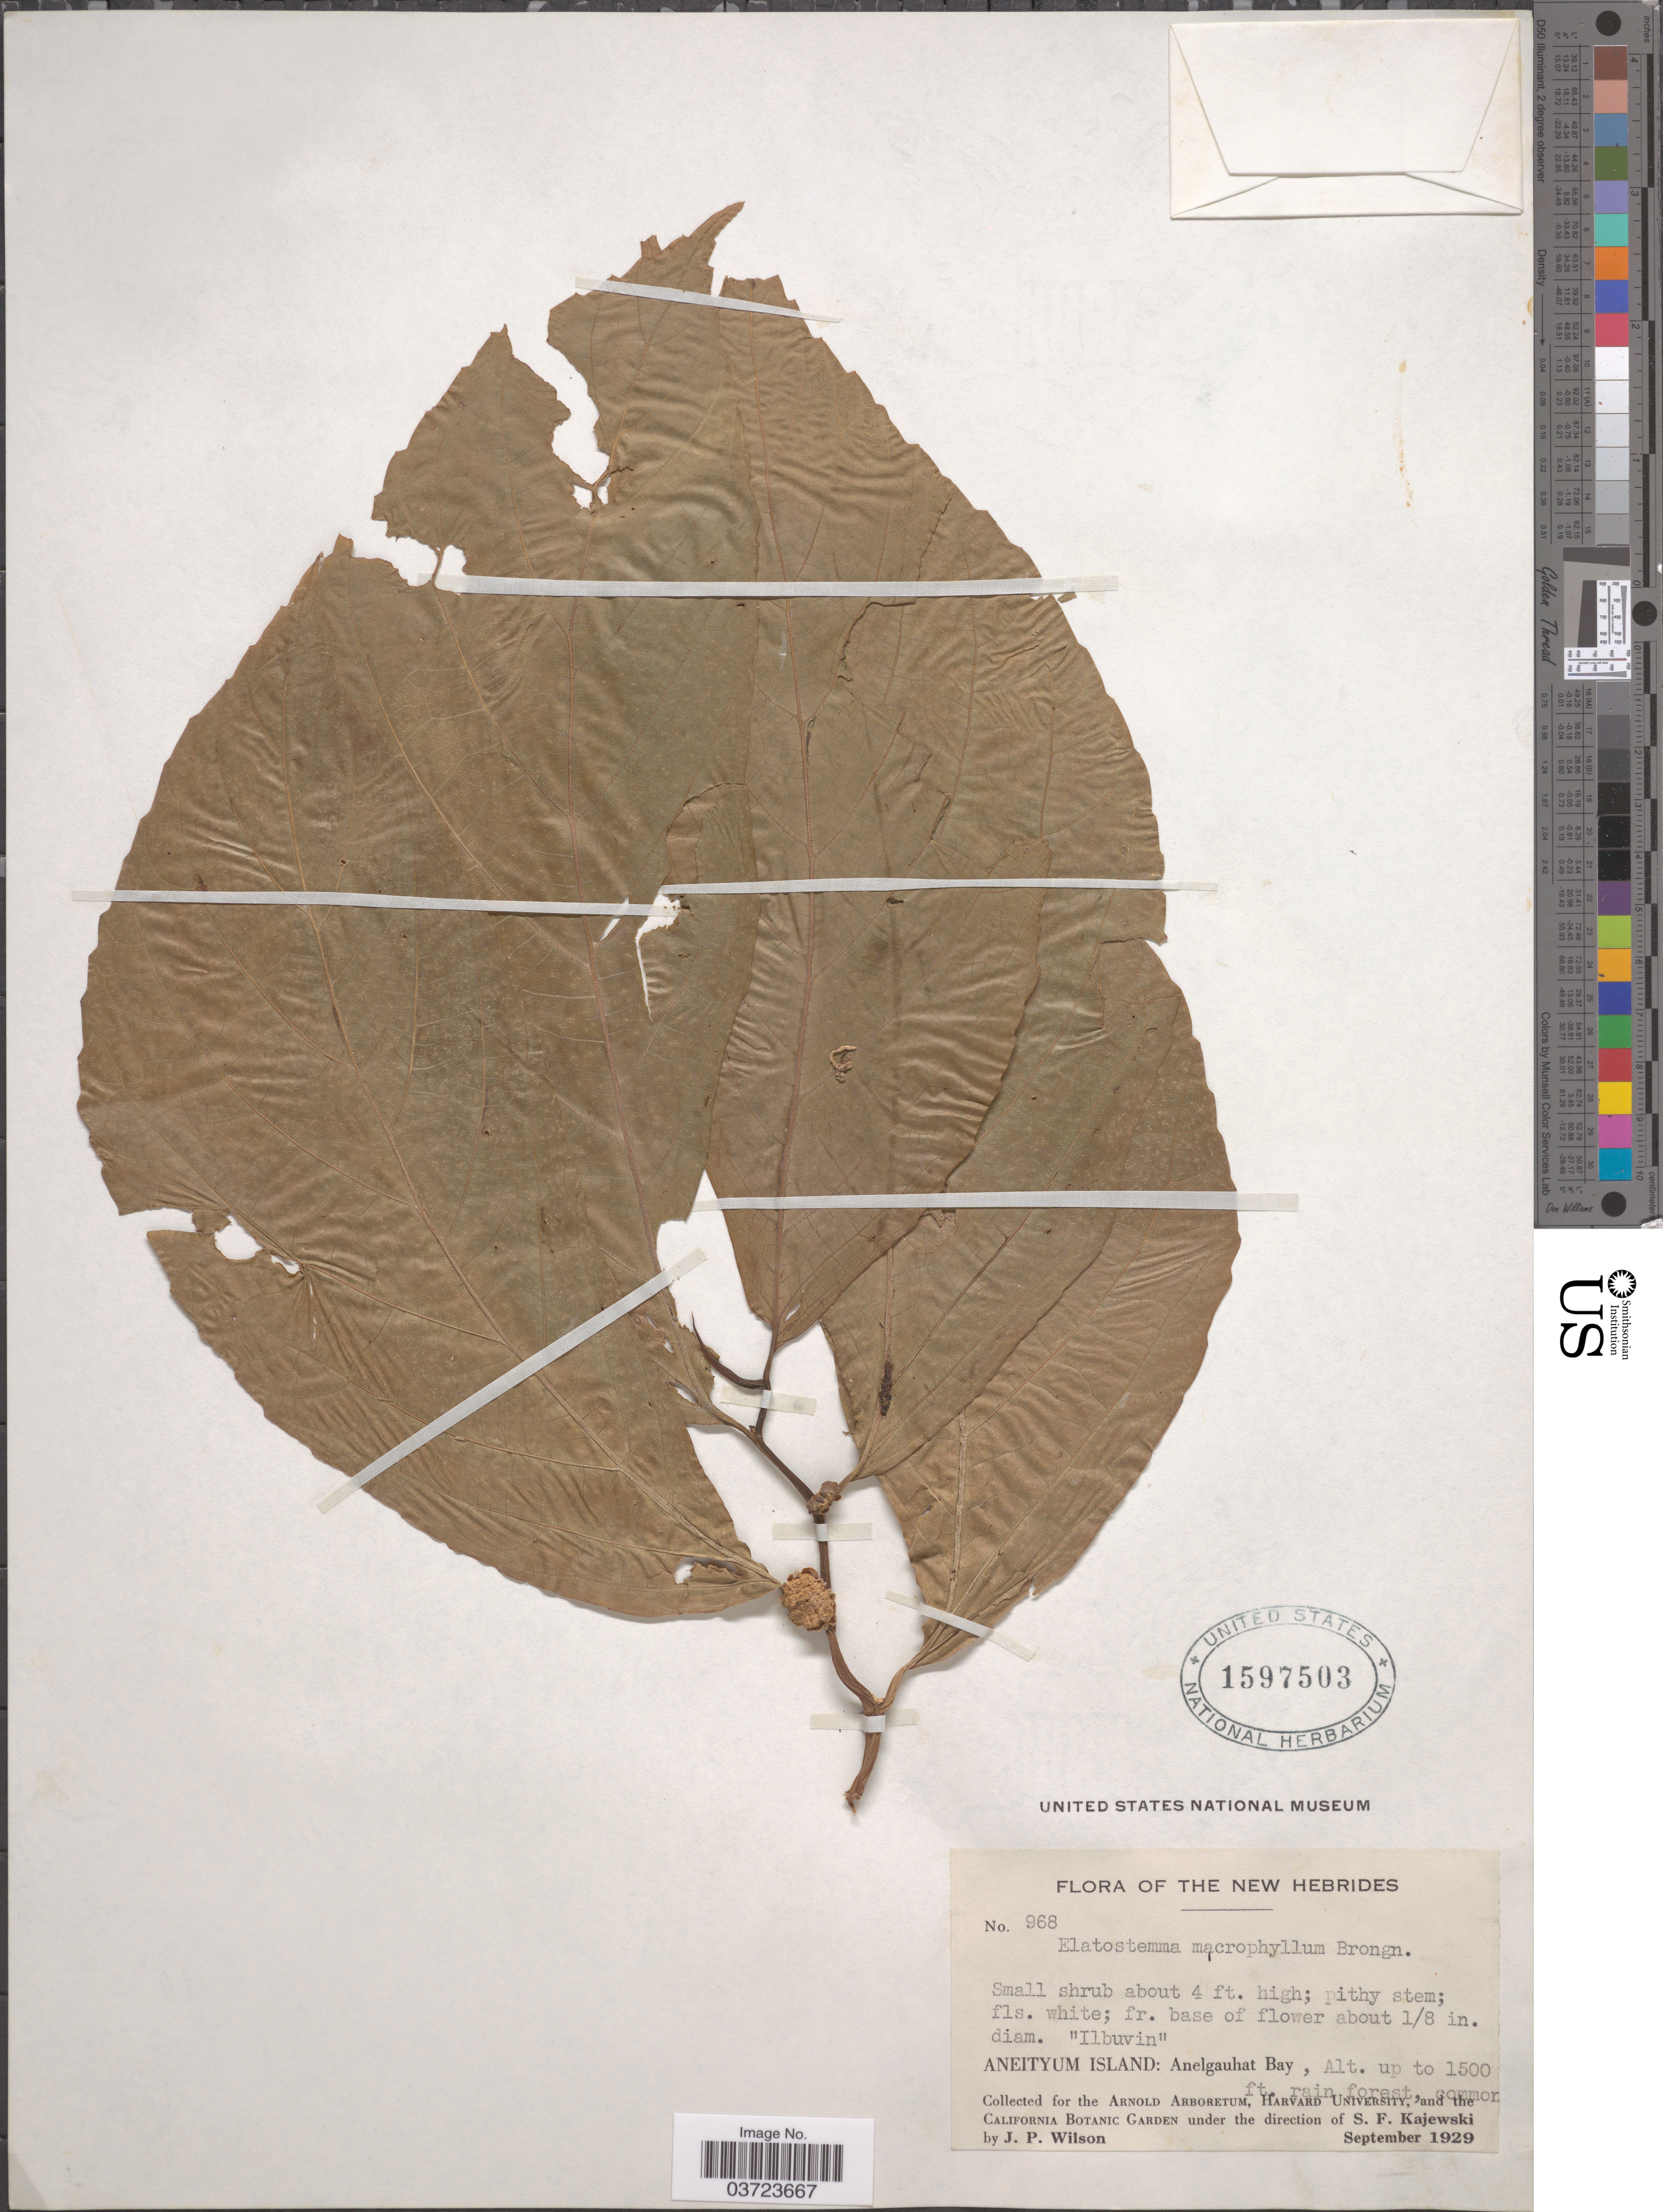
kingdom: Plantae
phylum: Tracheophyta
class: Magnoliopsida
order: Rosales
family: Urticaceae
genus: Elatostema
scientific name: Elatostema macrophyllum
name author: Brongn.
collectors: S. Kajewski & J. P. Wilson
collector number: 968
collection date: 1929-09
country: Vanuatu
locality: The New Hebrides. Aneityum Island: Anelgauhat Bay.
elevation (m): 457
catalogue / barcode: US 1597503